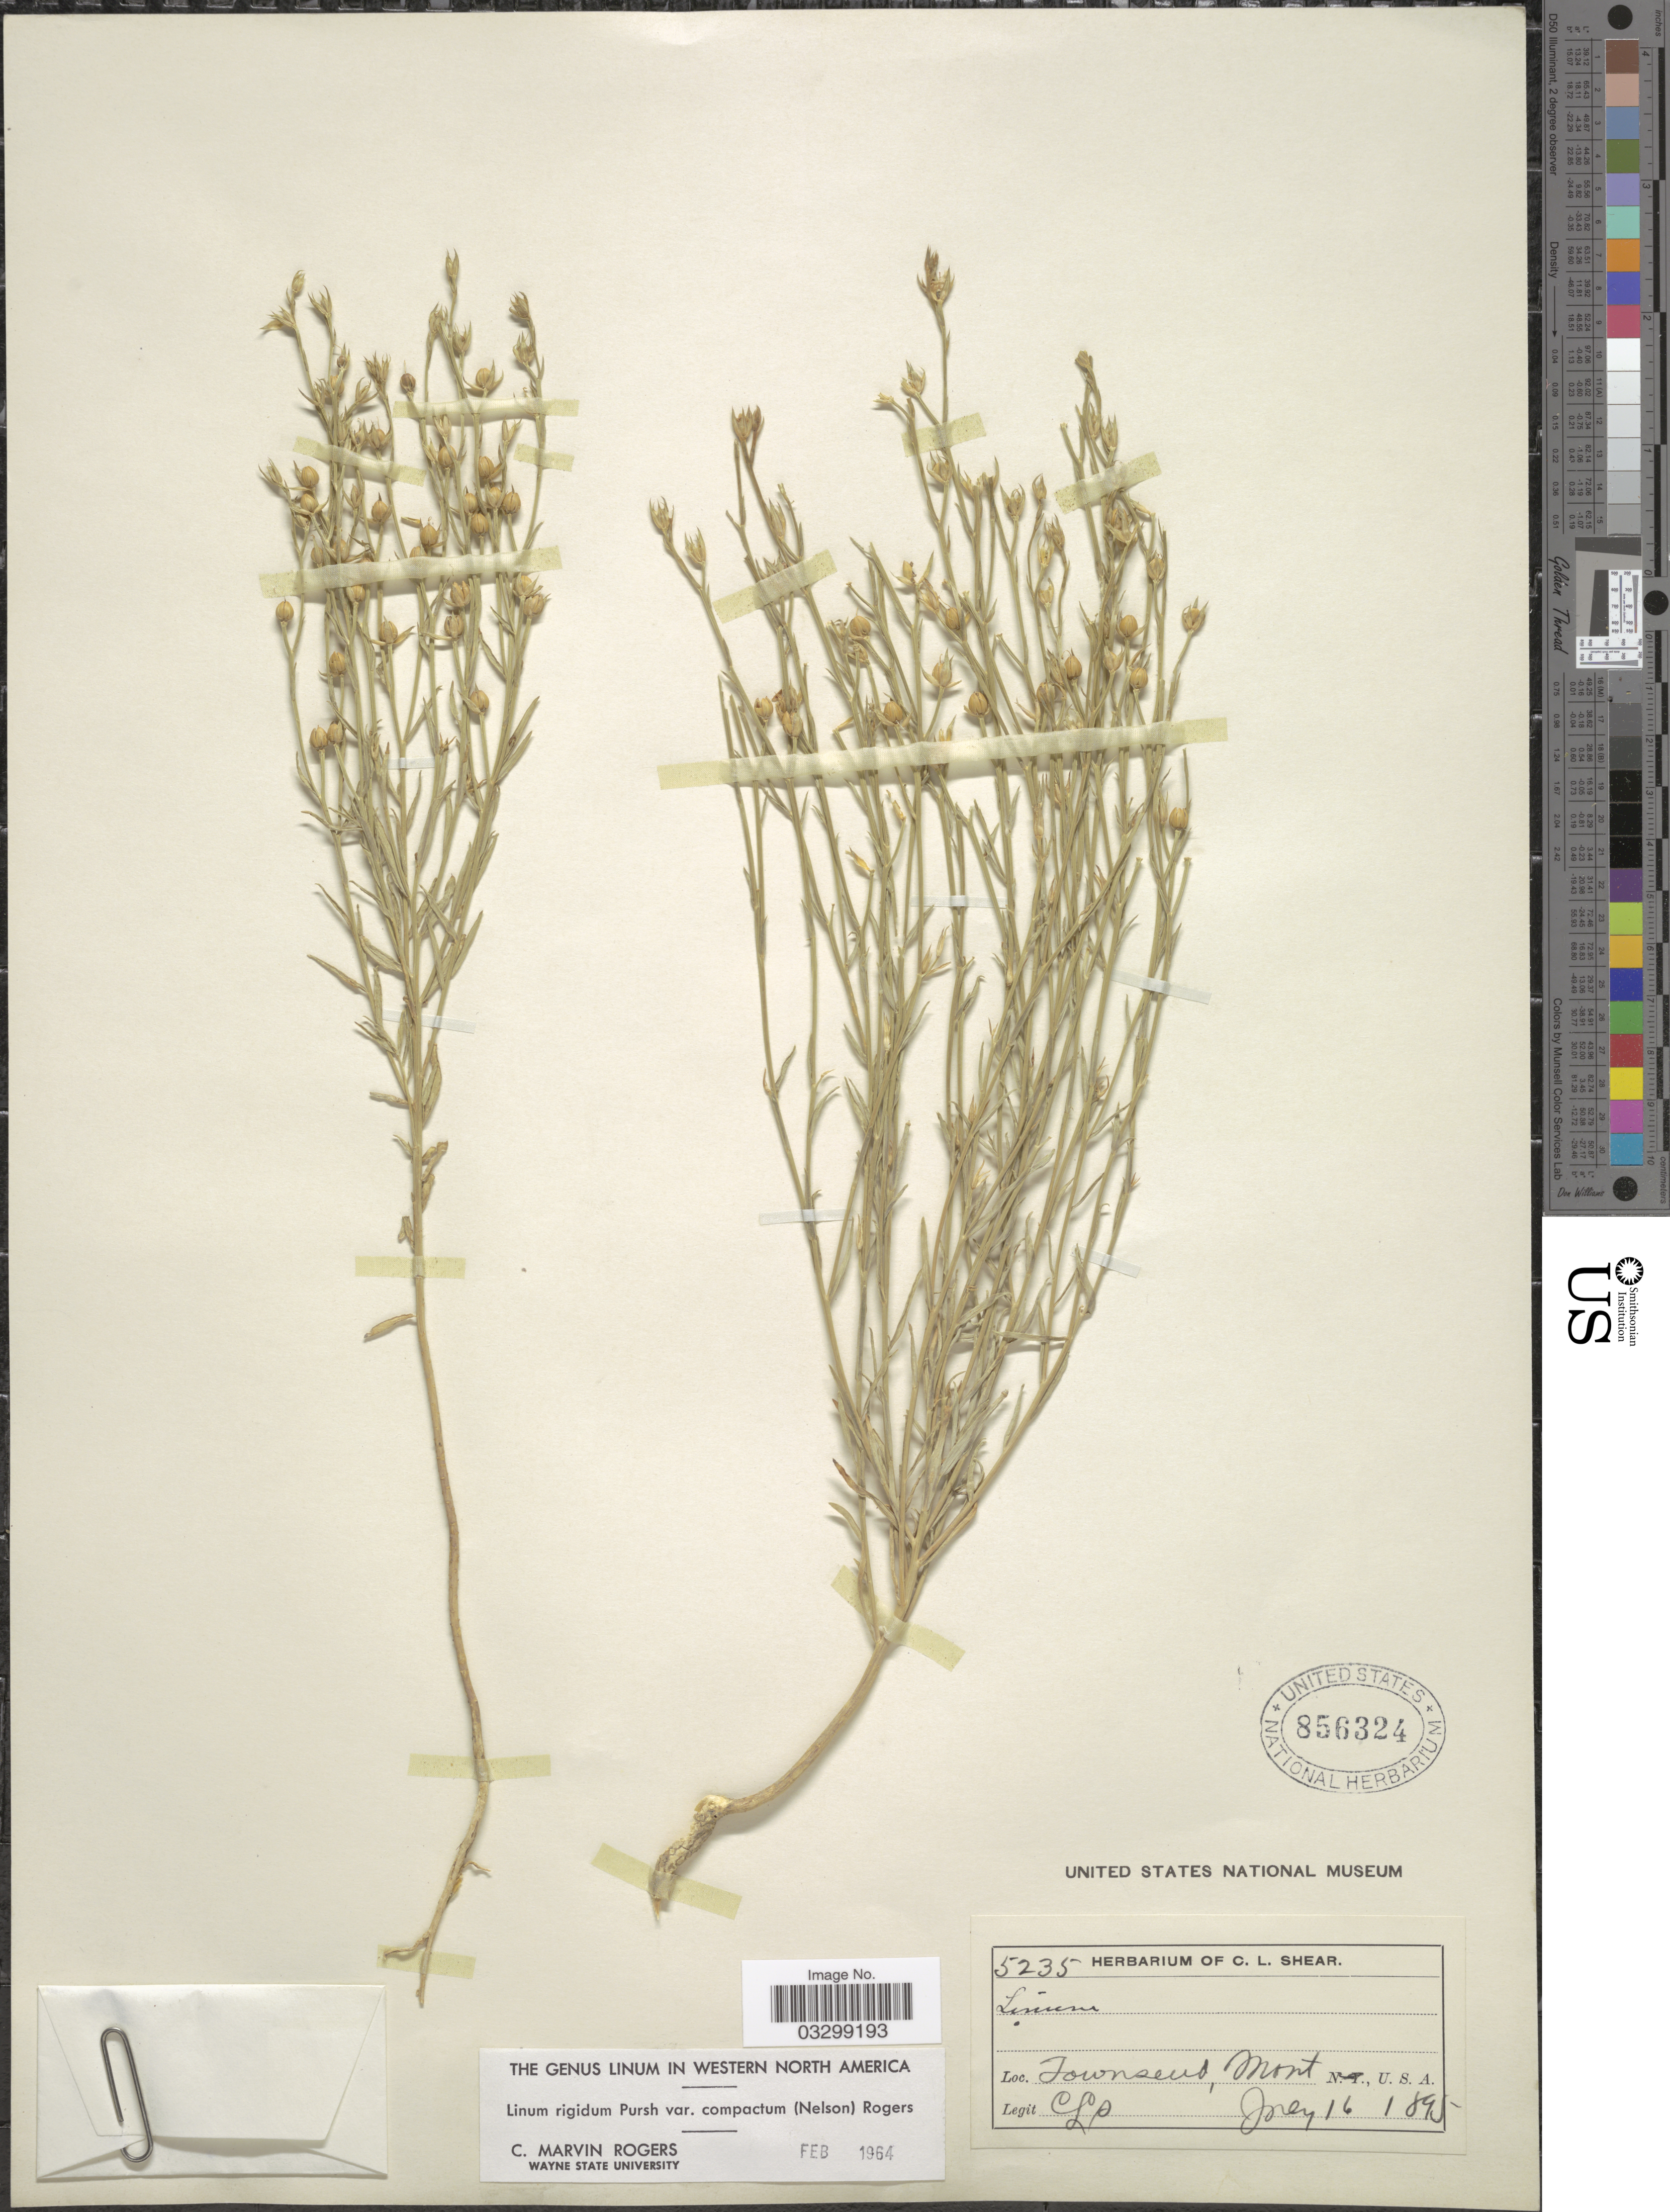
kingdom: Plantae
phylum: Tracheophyta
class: Magnoliopsida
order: Malpighiales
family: Linaceae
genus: Linum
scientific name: Linum rigidum var. compactum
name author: (A. Nelson) C.M. Rogers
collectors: C. L. Shear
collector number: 5235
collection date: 1895-07-16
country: United States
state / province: Montana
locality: Townsend.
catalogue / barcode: US 856324